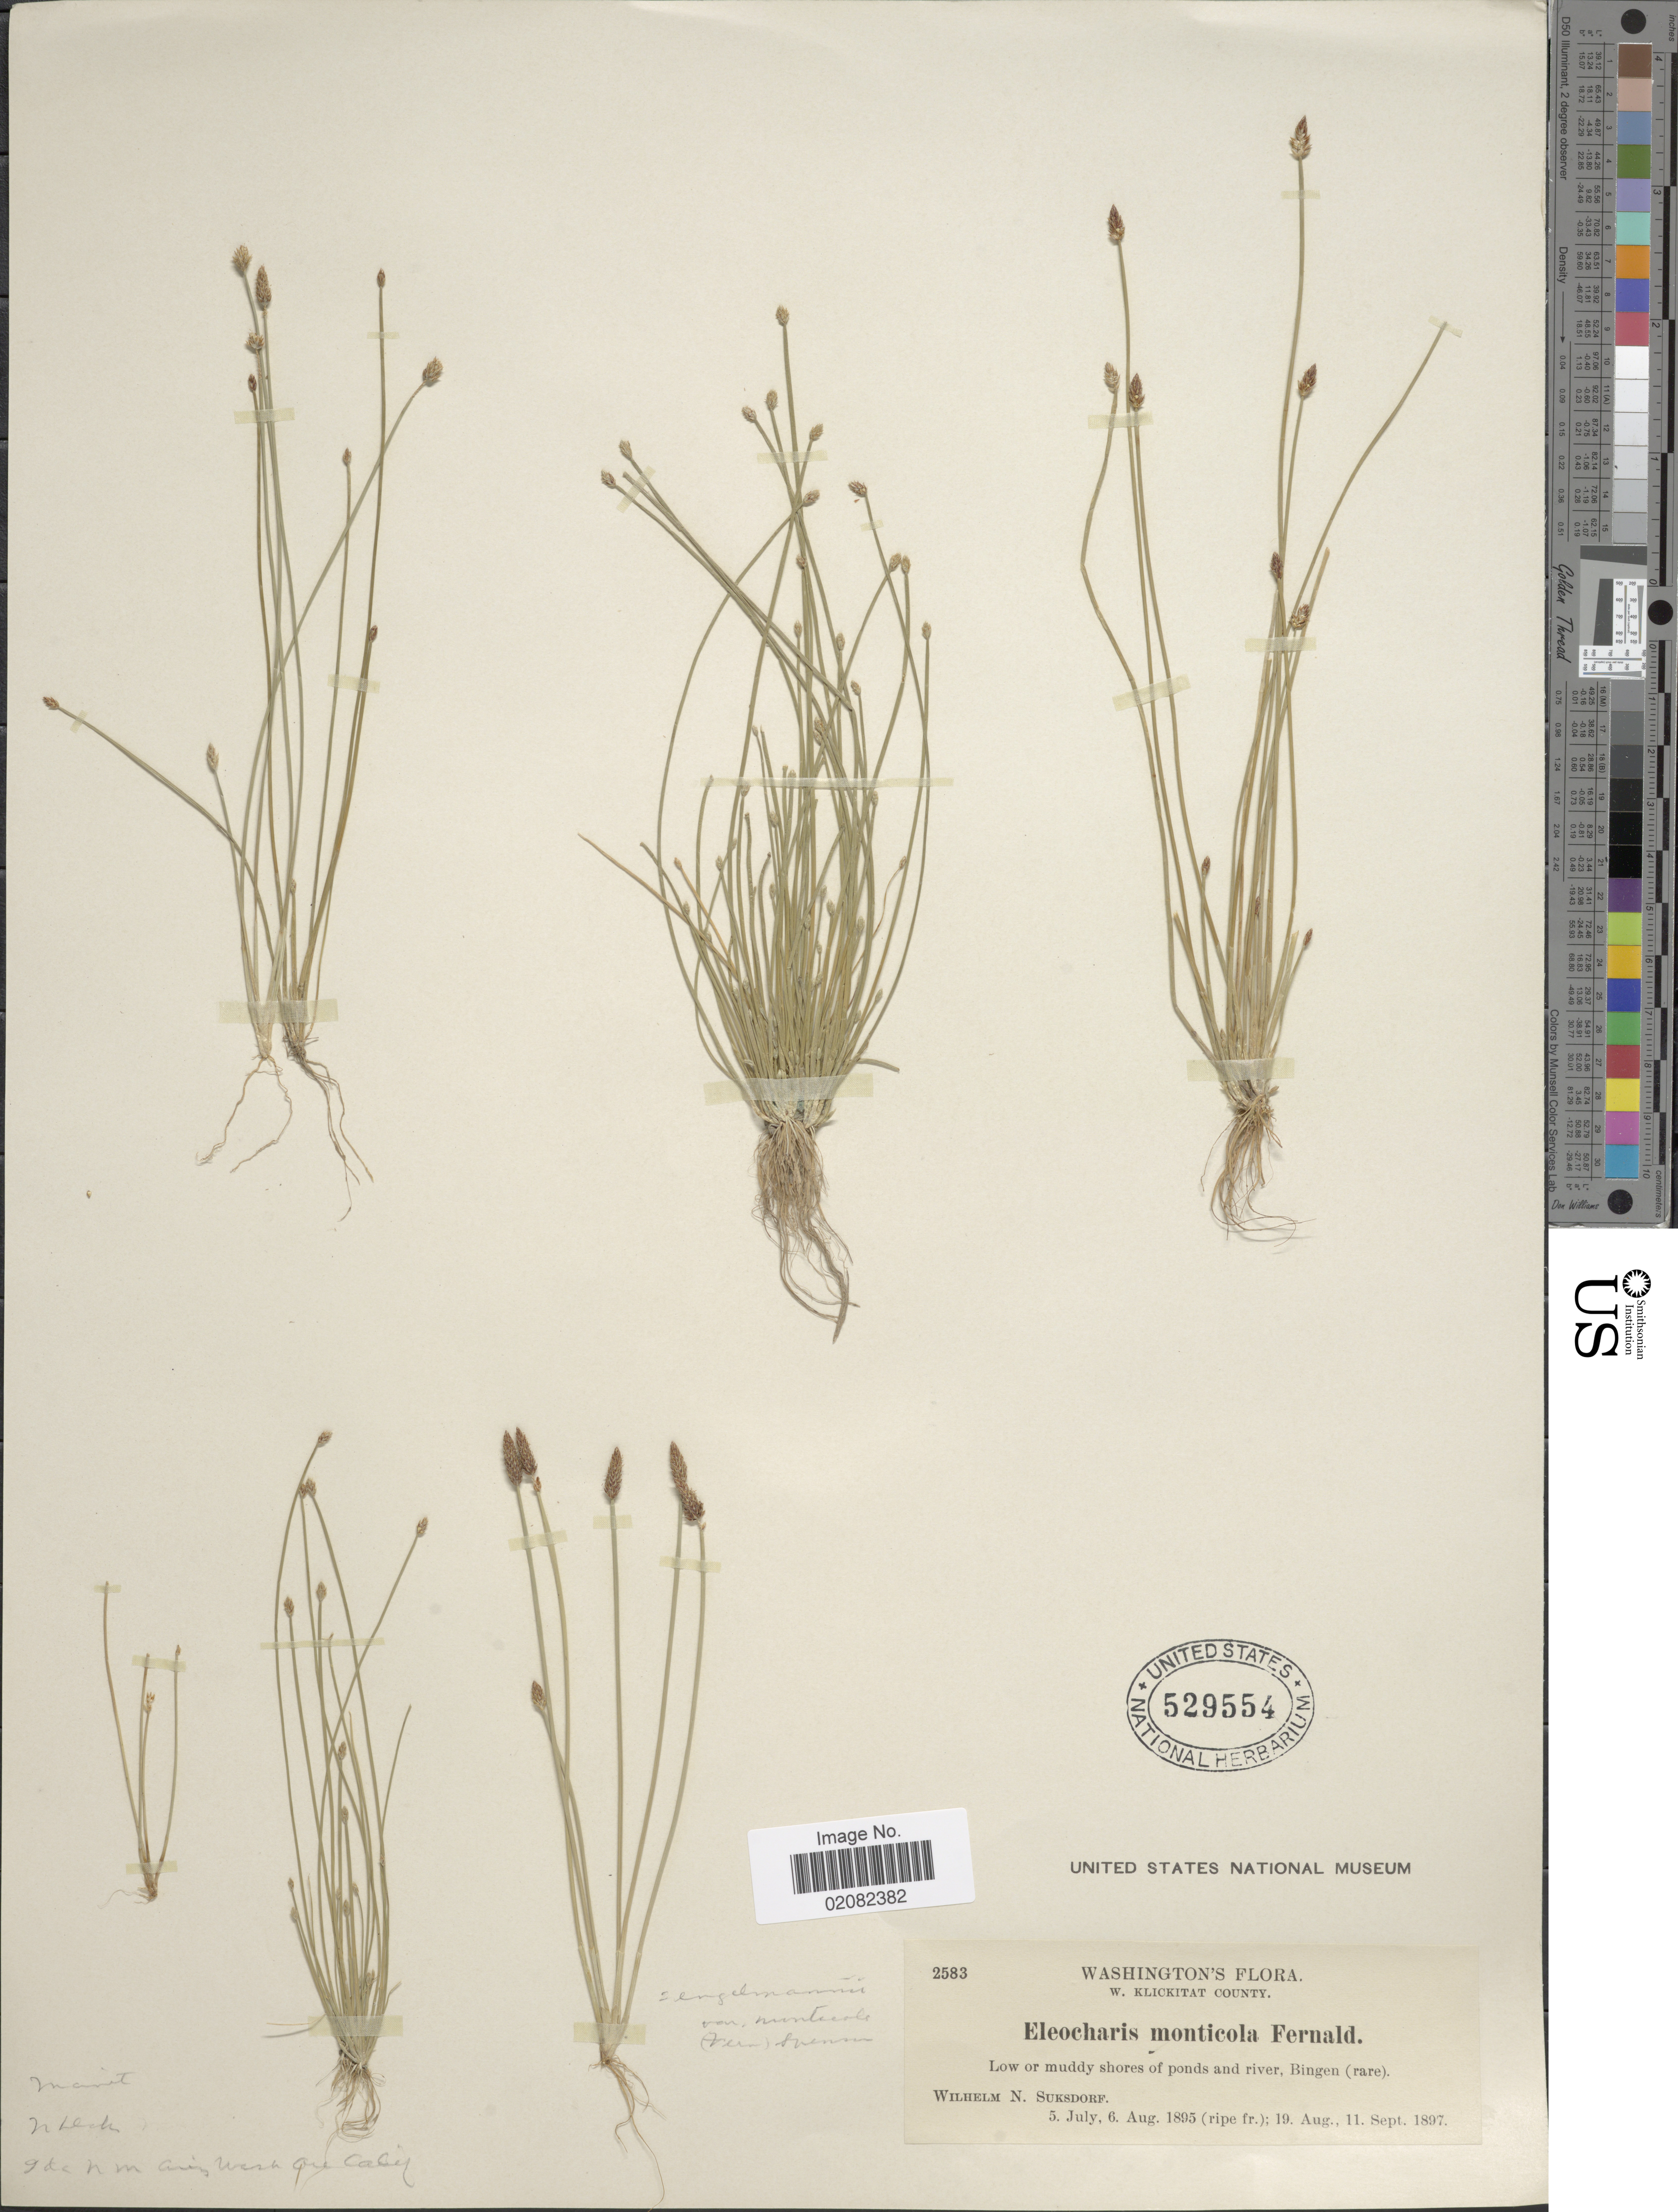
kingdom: Plantae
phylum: Tracheophyta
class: Liliopsida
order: Poales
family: Cyperaceae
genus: Eleocharis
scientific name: Eleocharis engelmannii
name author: Steud.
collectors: W. N. Suksdorf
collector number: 2583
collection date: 1895-07-05/1895-08-06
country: United States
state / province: Washington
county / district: Klickitat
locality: W. Klickitat County, Bingen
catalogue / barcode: US 529554